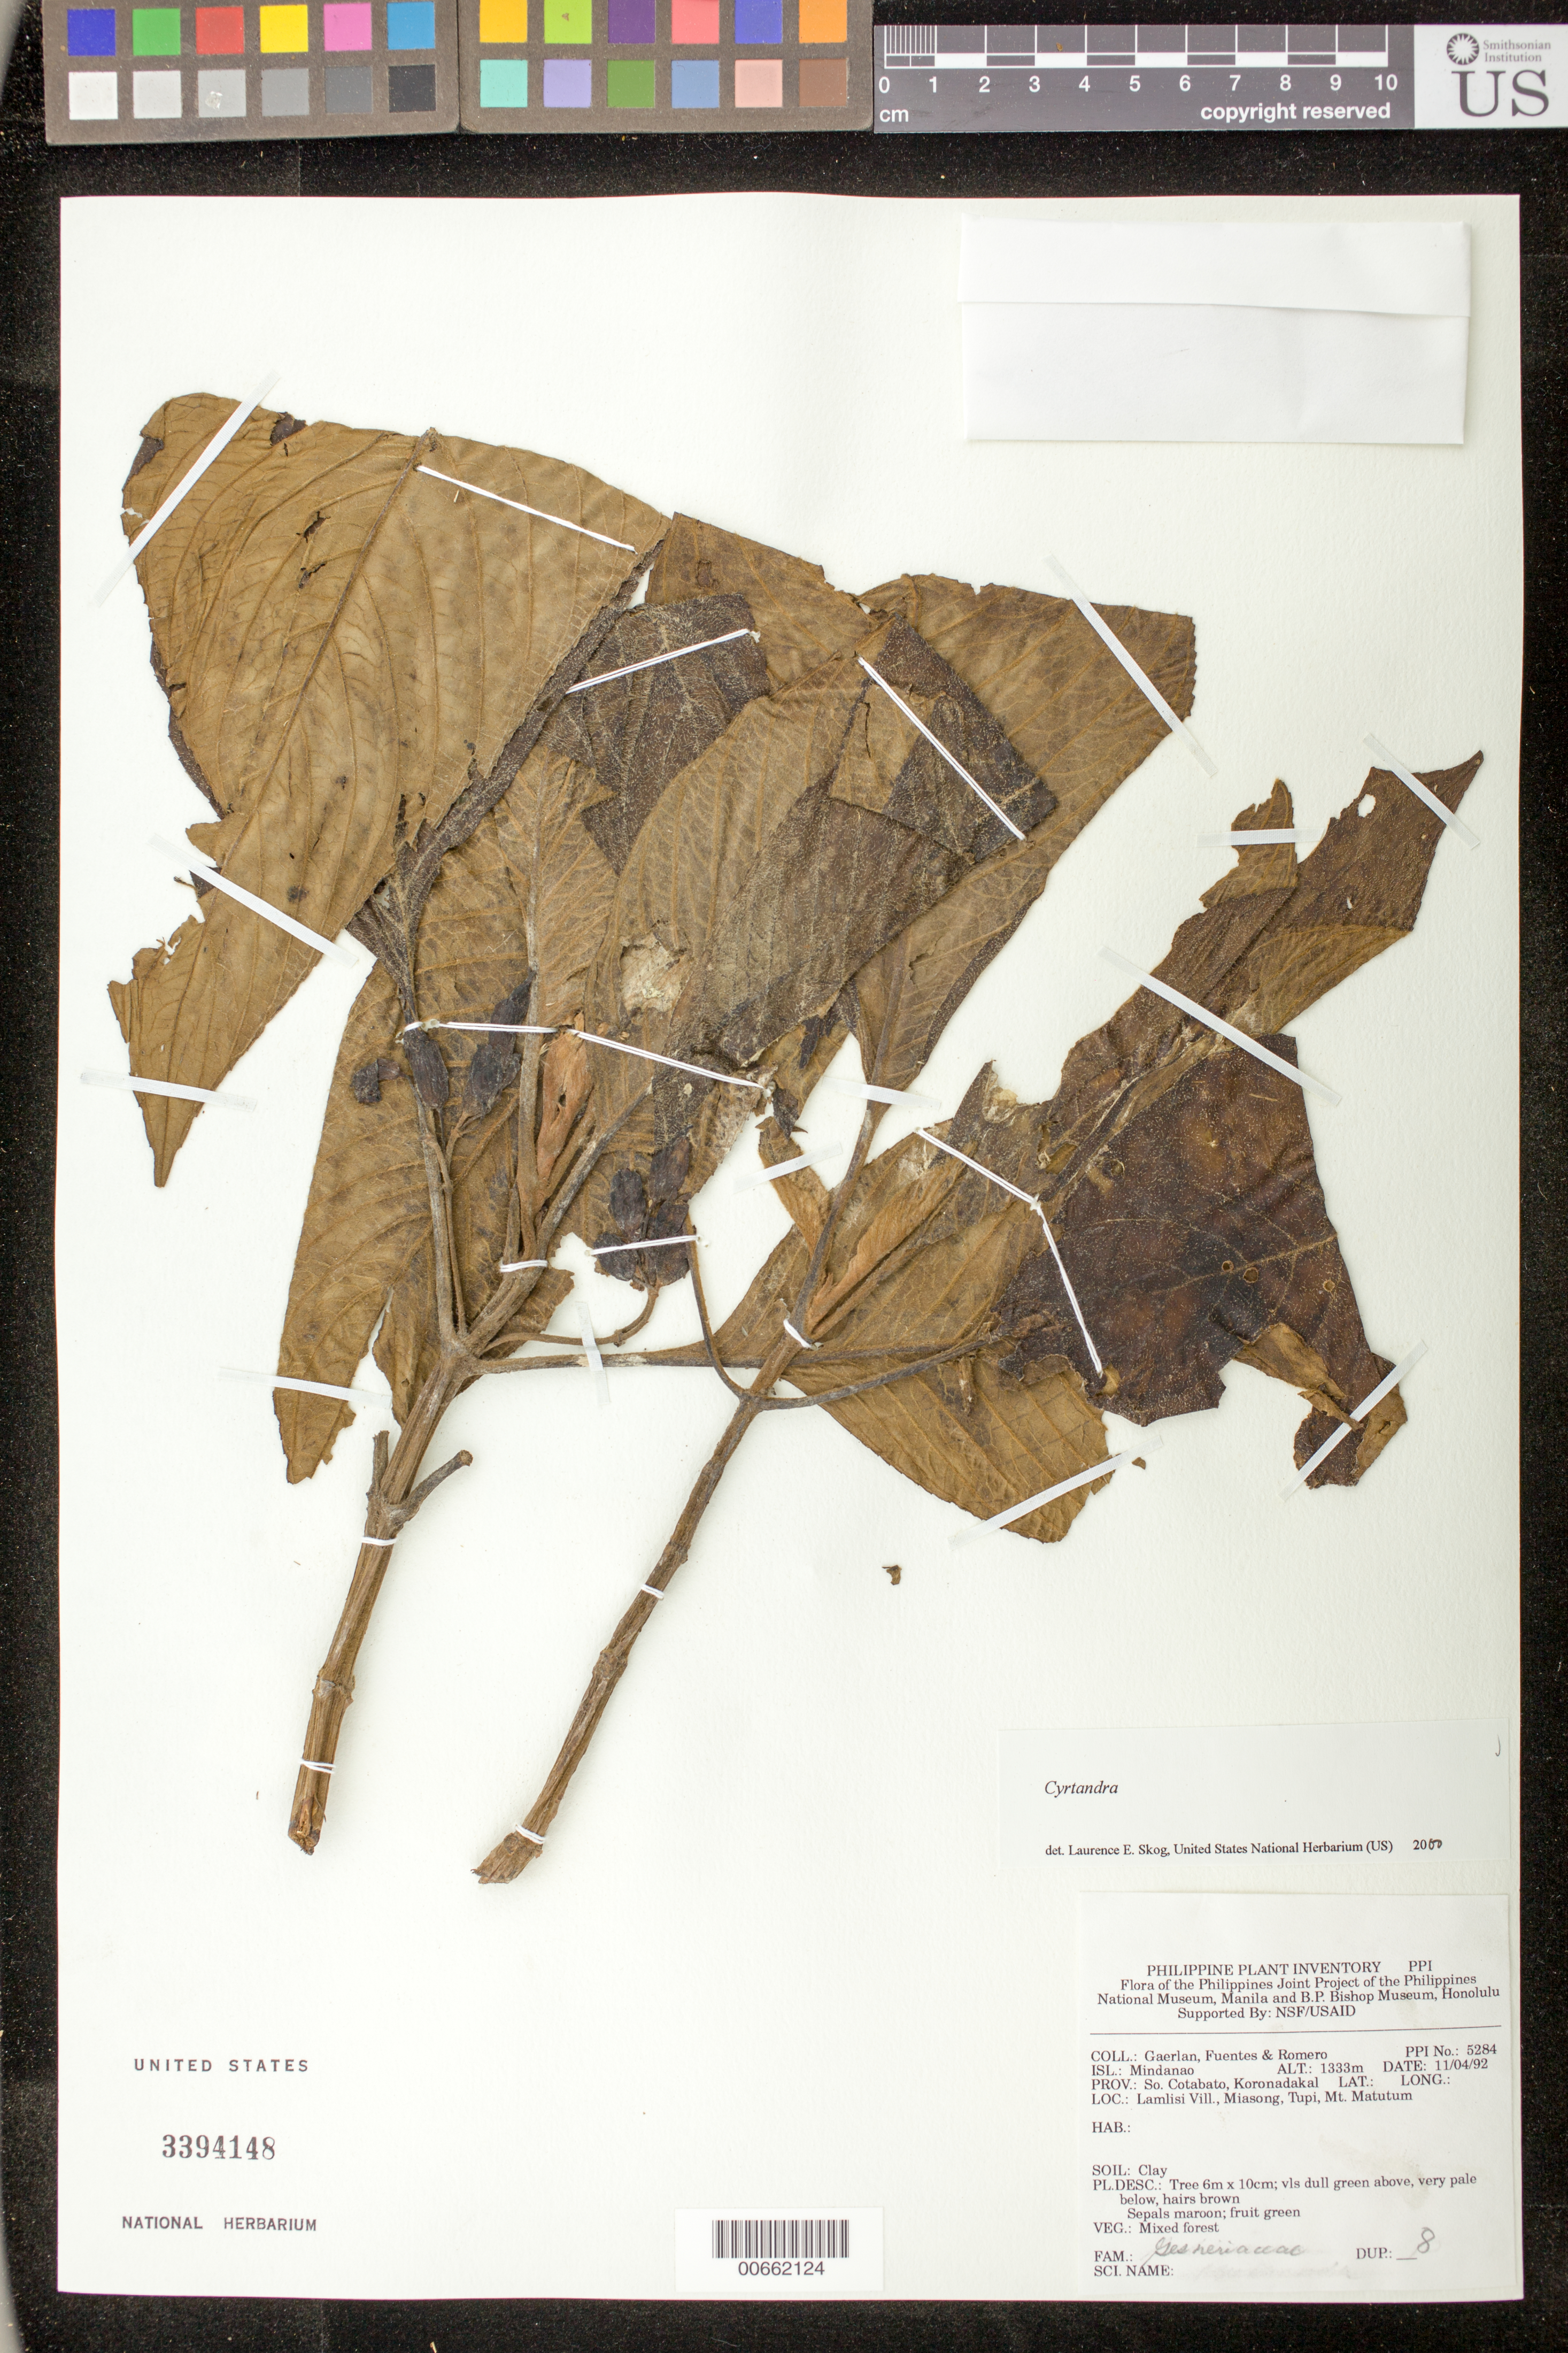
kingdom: Plantae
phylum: Tracheophyta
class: Magnoliopsida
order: Lamiales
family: Gesneriaceae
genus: Cyrtandra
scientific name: Cyrtandra sp.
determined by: Skog, Laurence E.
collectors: F. Gaerlan, -. Fuentes & -. Romero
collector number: PPI No. 5284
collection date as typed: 11 Apr 1992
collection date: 1992-04-11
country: Philippines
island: Mindanao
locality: Prov. So. Cotabato; Koronadakal, Lamlisi Vill., Miasong, Tupi, Mt. Matutum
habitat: Mixed forest; soil clay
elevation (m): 1333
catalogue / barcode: US 3394148